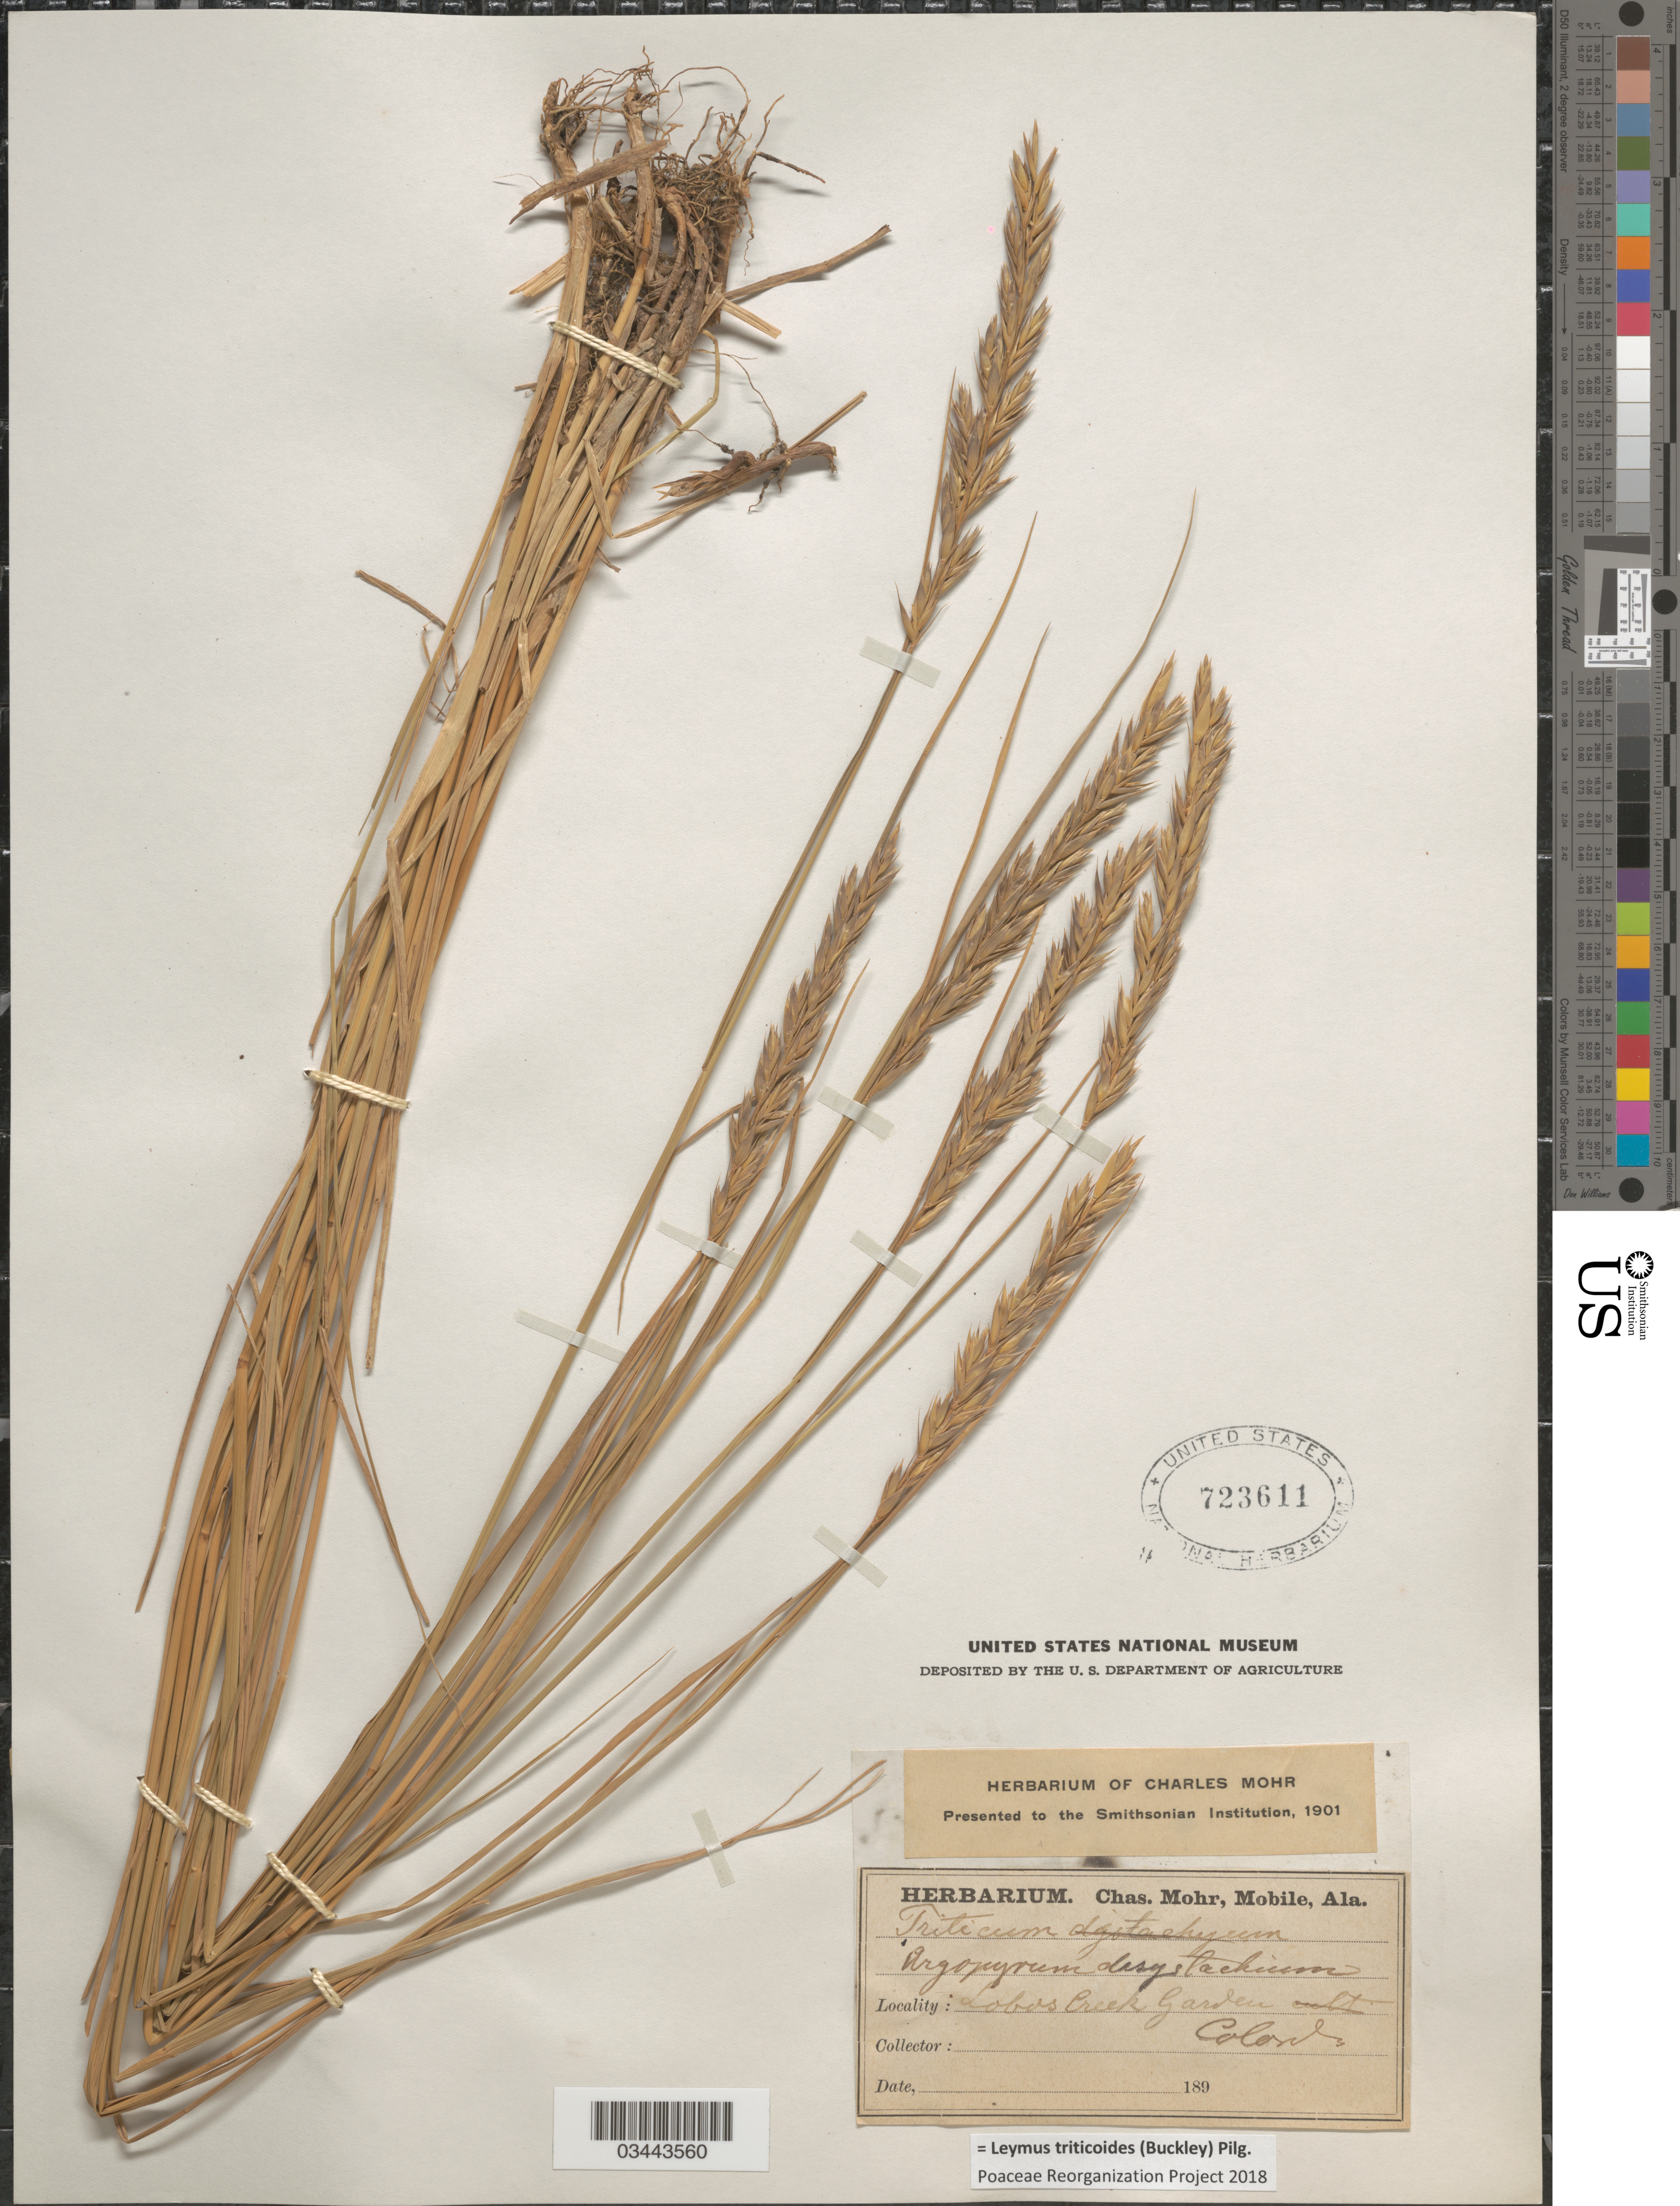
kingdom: Plantae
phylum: Tracheophyta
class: Liliopsida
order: Poales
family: Poaceae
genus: Leymus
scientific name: Leymus triticoides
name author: (Buckley) Pilg.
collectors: ex herb. Charles Mohr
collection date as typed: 189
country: United States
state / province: Colorado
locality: Lobos Creek Garden.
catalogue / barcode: US 723611